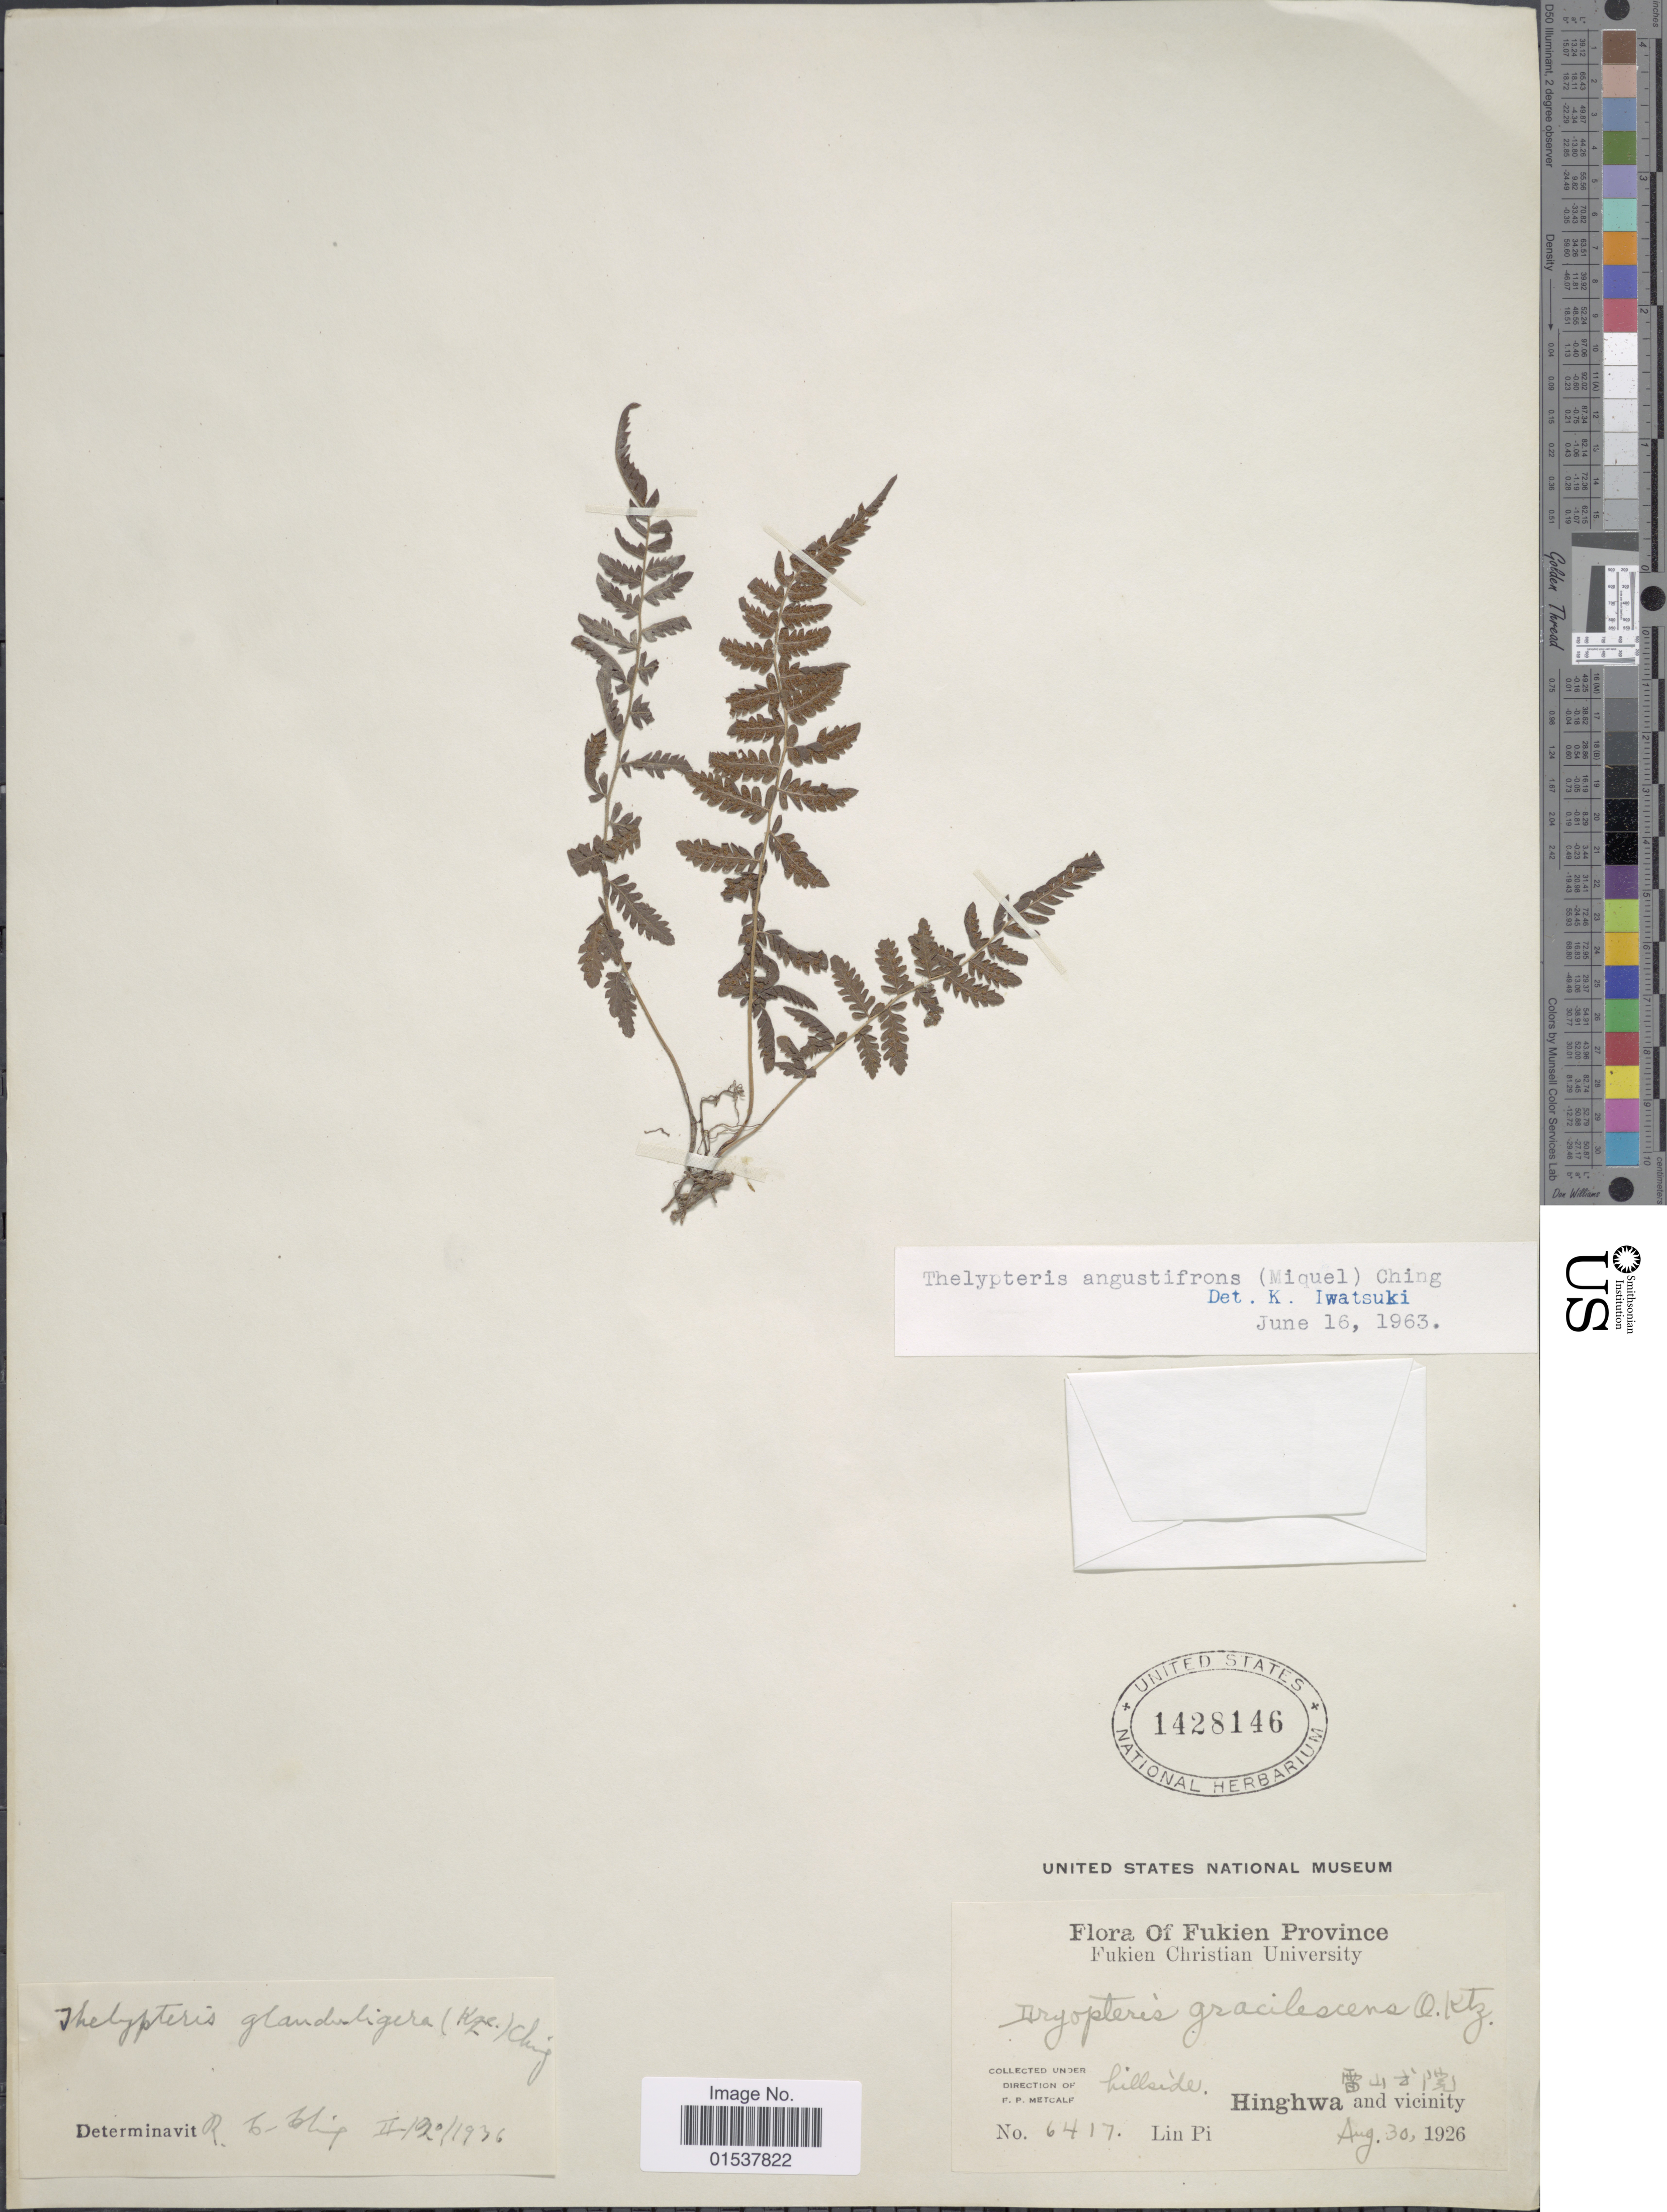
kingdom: Plantae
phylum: Tracheophyta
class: Polypodiopsida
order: Polypodiales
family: Thelypteridaceae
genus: Parathelypteris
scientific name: Parathelypteris angustifrons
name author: (Miq.) Ching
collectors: L. Pi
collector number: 6417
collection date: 1926-08-30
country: China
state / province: Fujian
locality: Fukien Province, Hinghwa and vicinity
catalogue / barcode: US 1428146